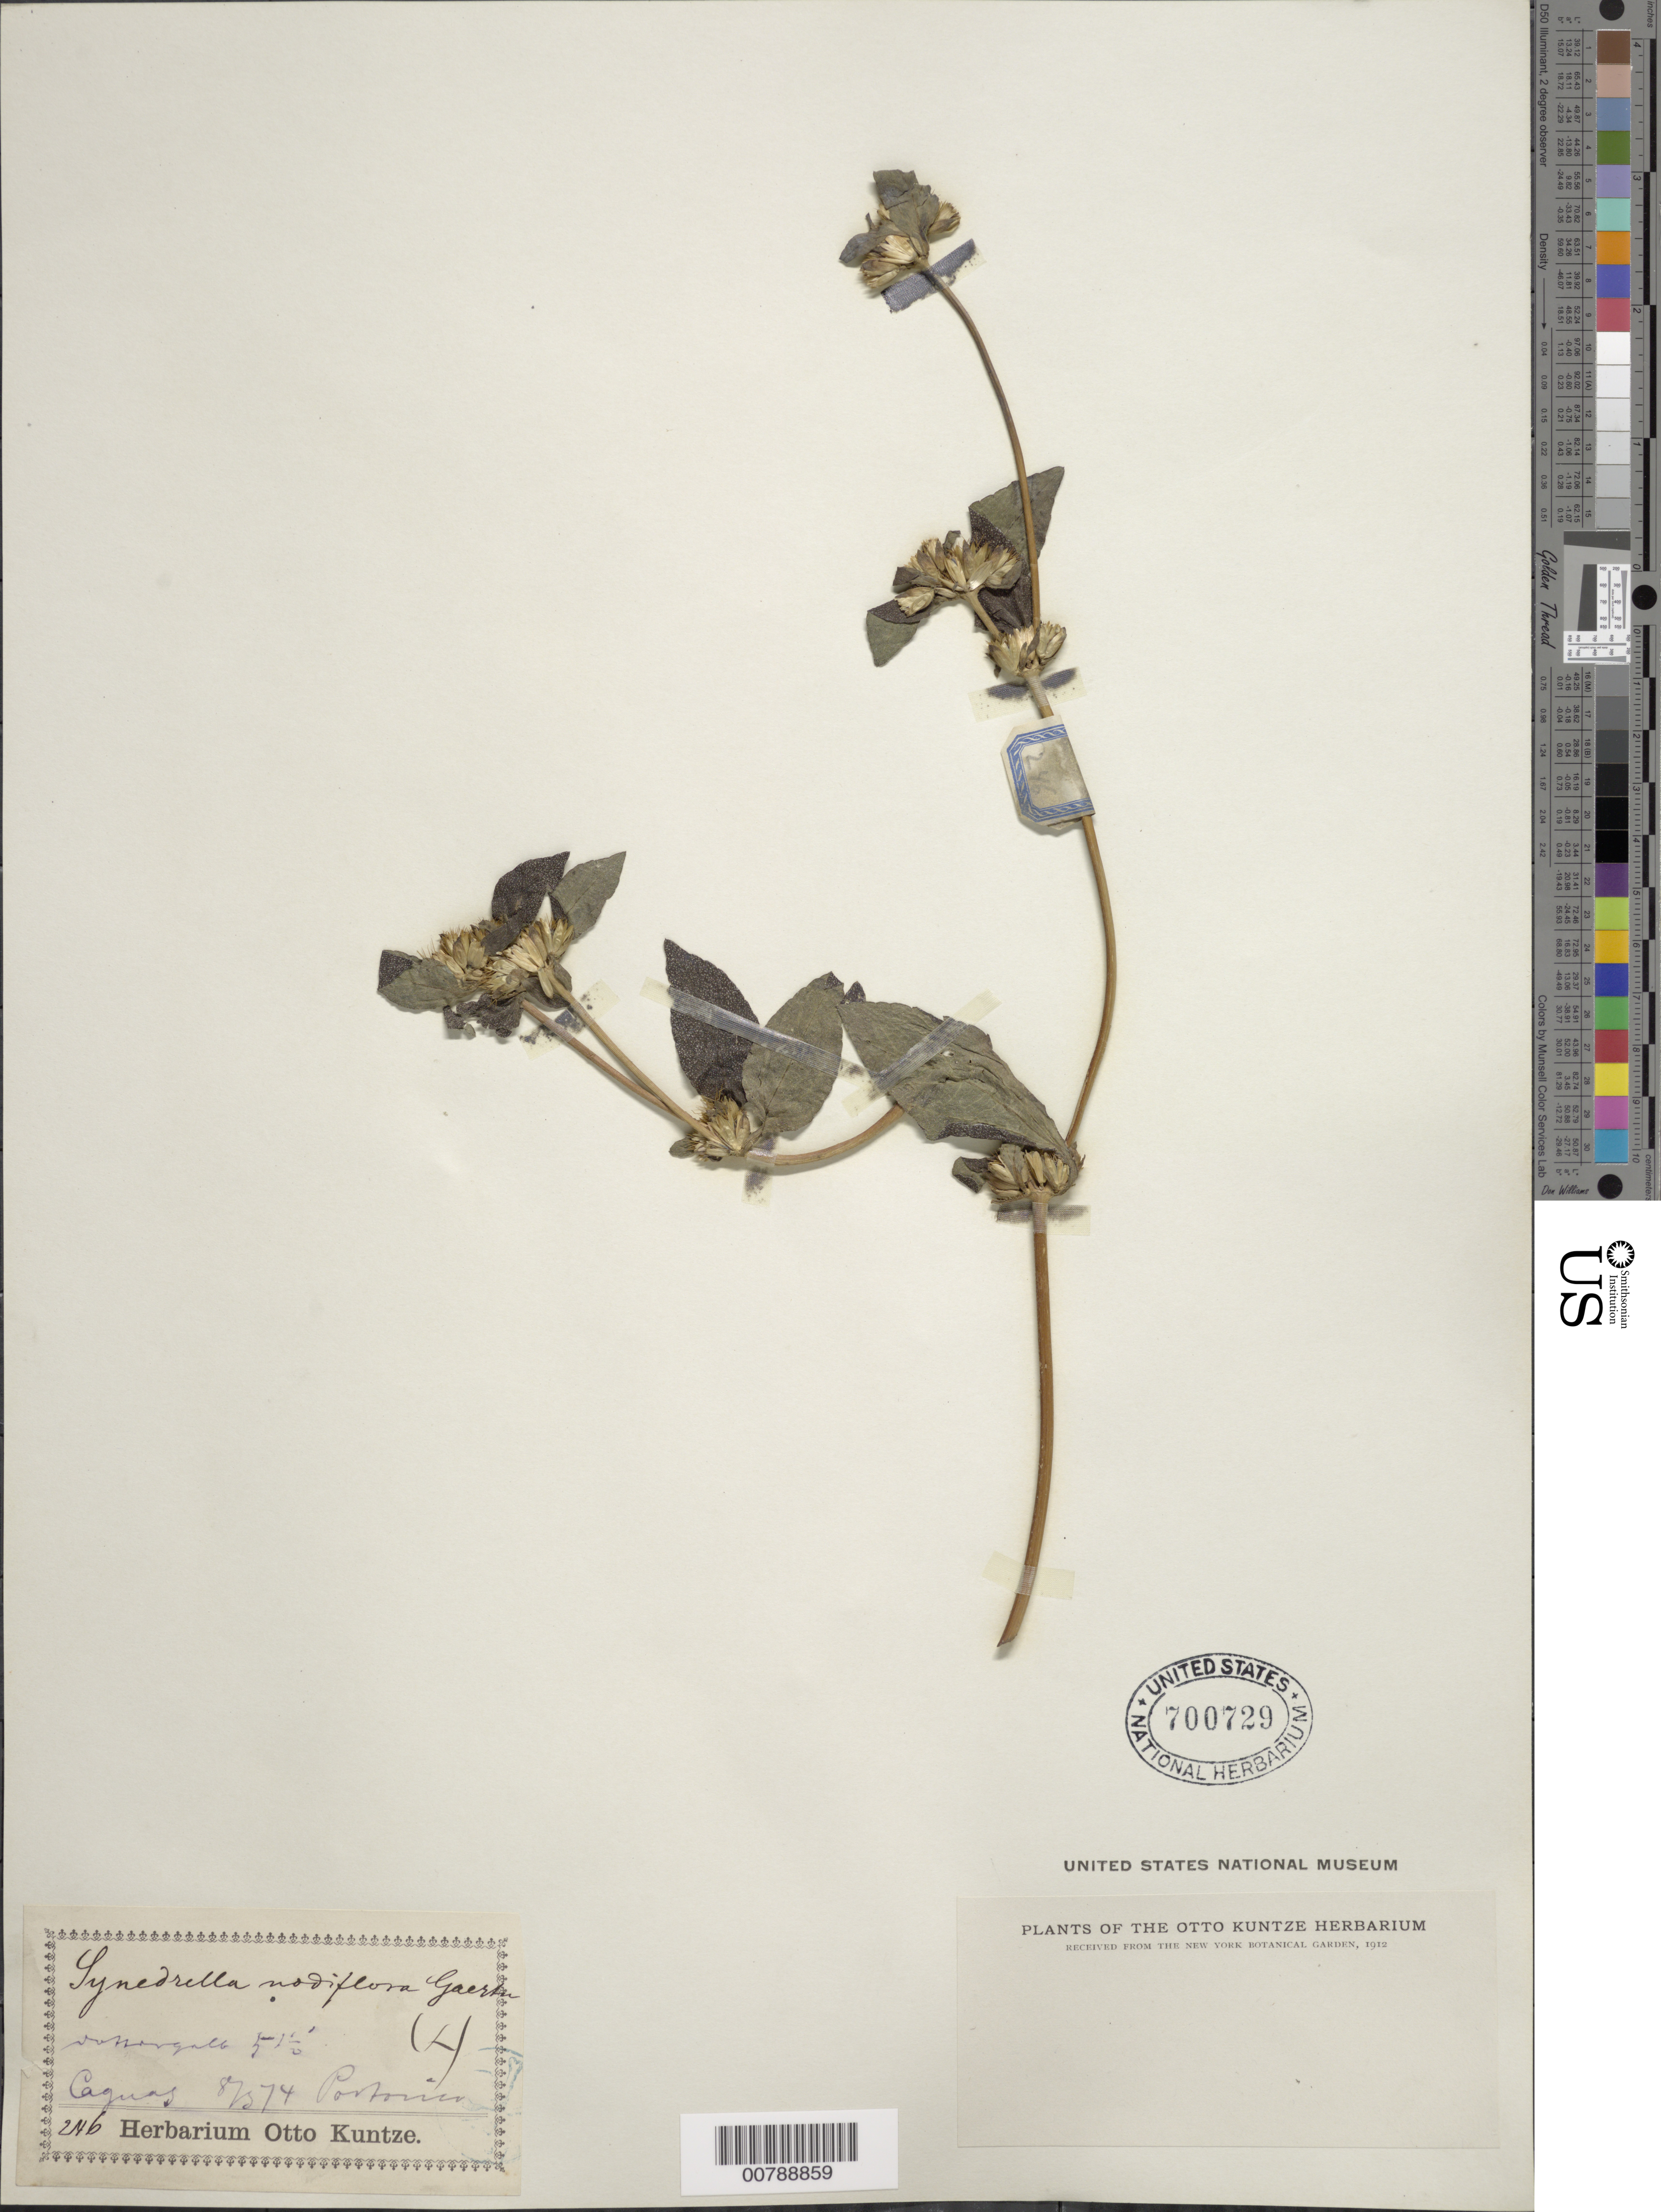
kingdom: Plantae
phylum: Tracheophyta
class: Magnoliopsida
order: Asterales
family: Asteraceae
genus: Synedrella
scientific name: Synedrella nodiflora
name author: (L.) Gaertn.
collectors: C.E.O. Kuntze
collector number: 246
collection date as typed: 1874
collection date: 1874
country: Puerto Rico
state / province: Caguas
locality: Caguas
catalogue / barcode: US 700729